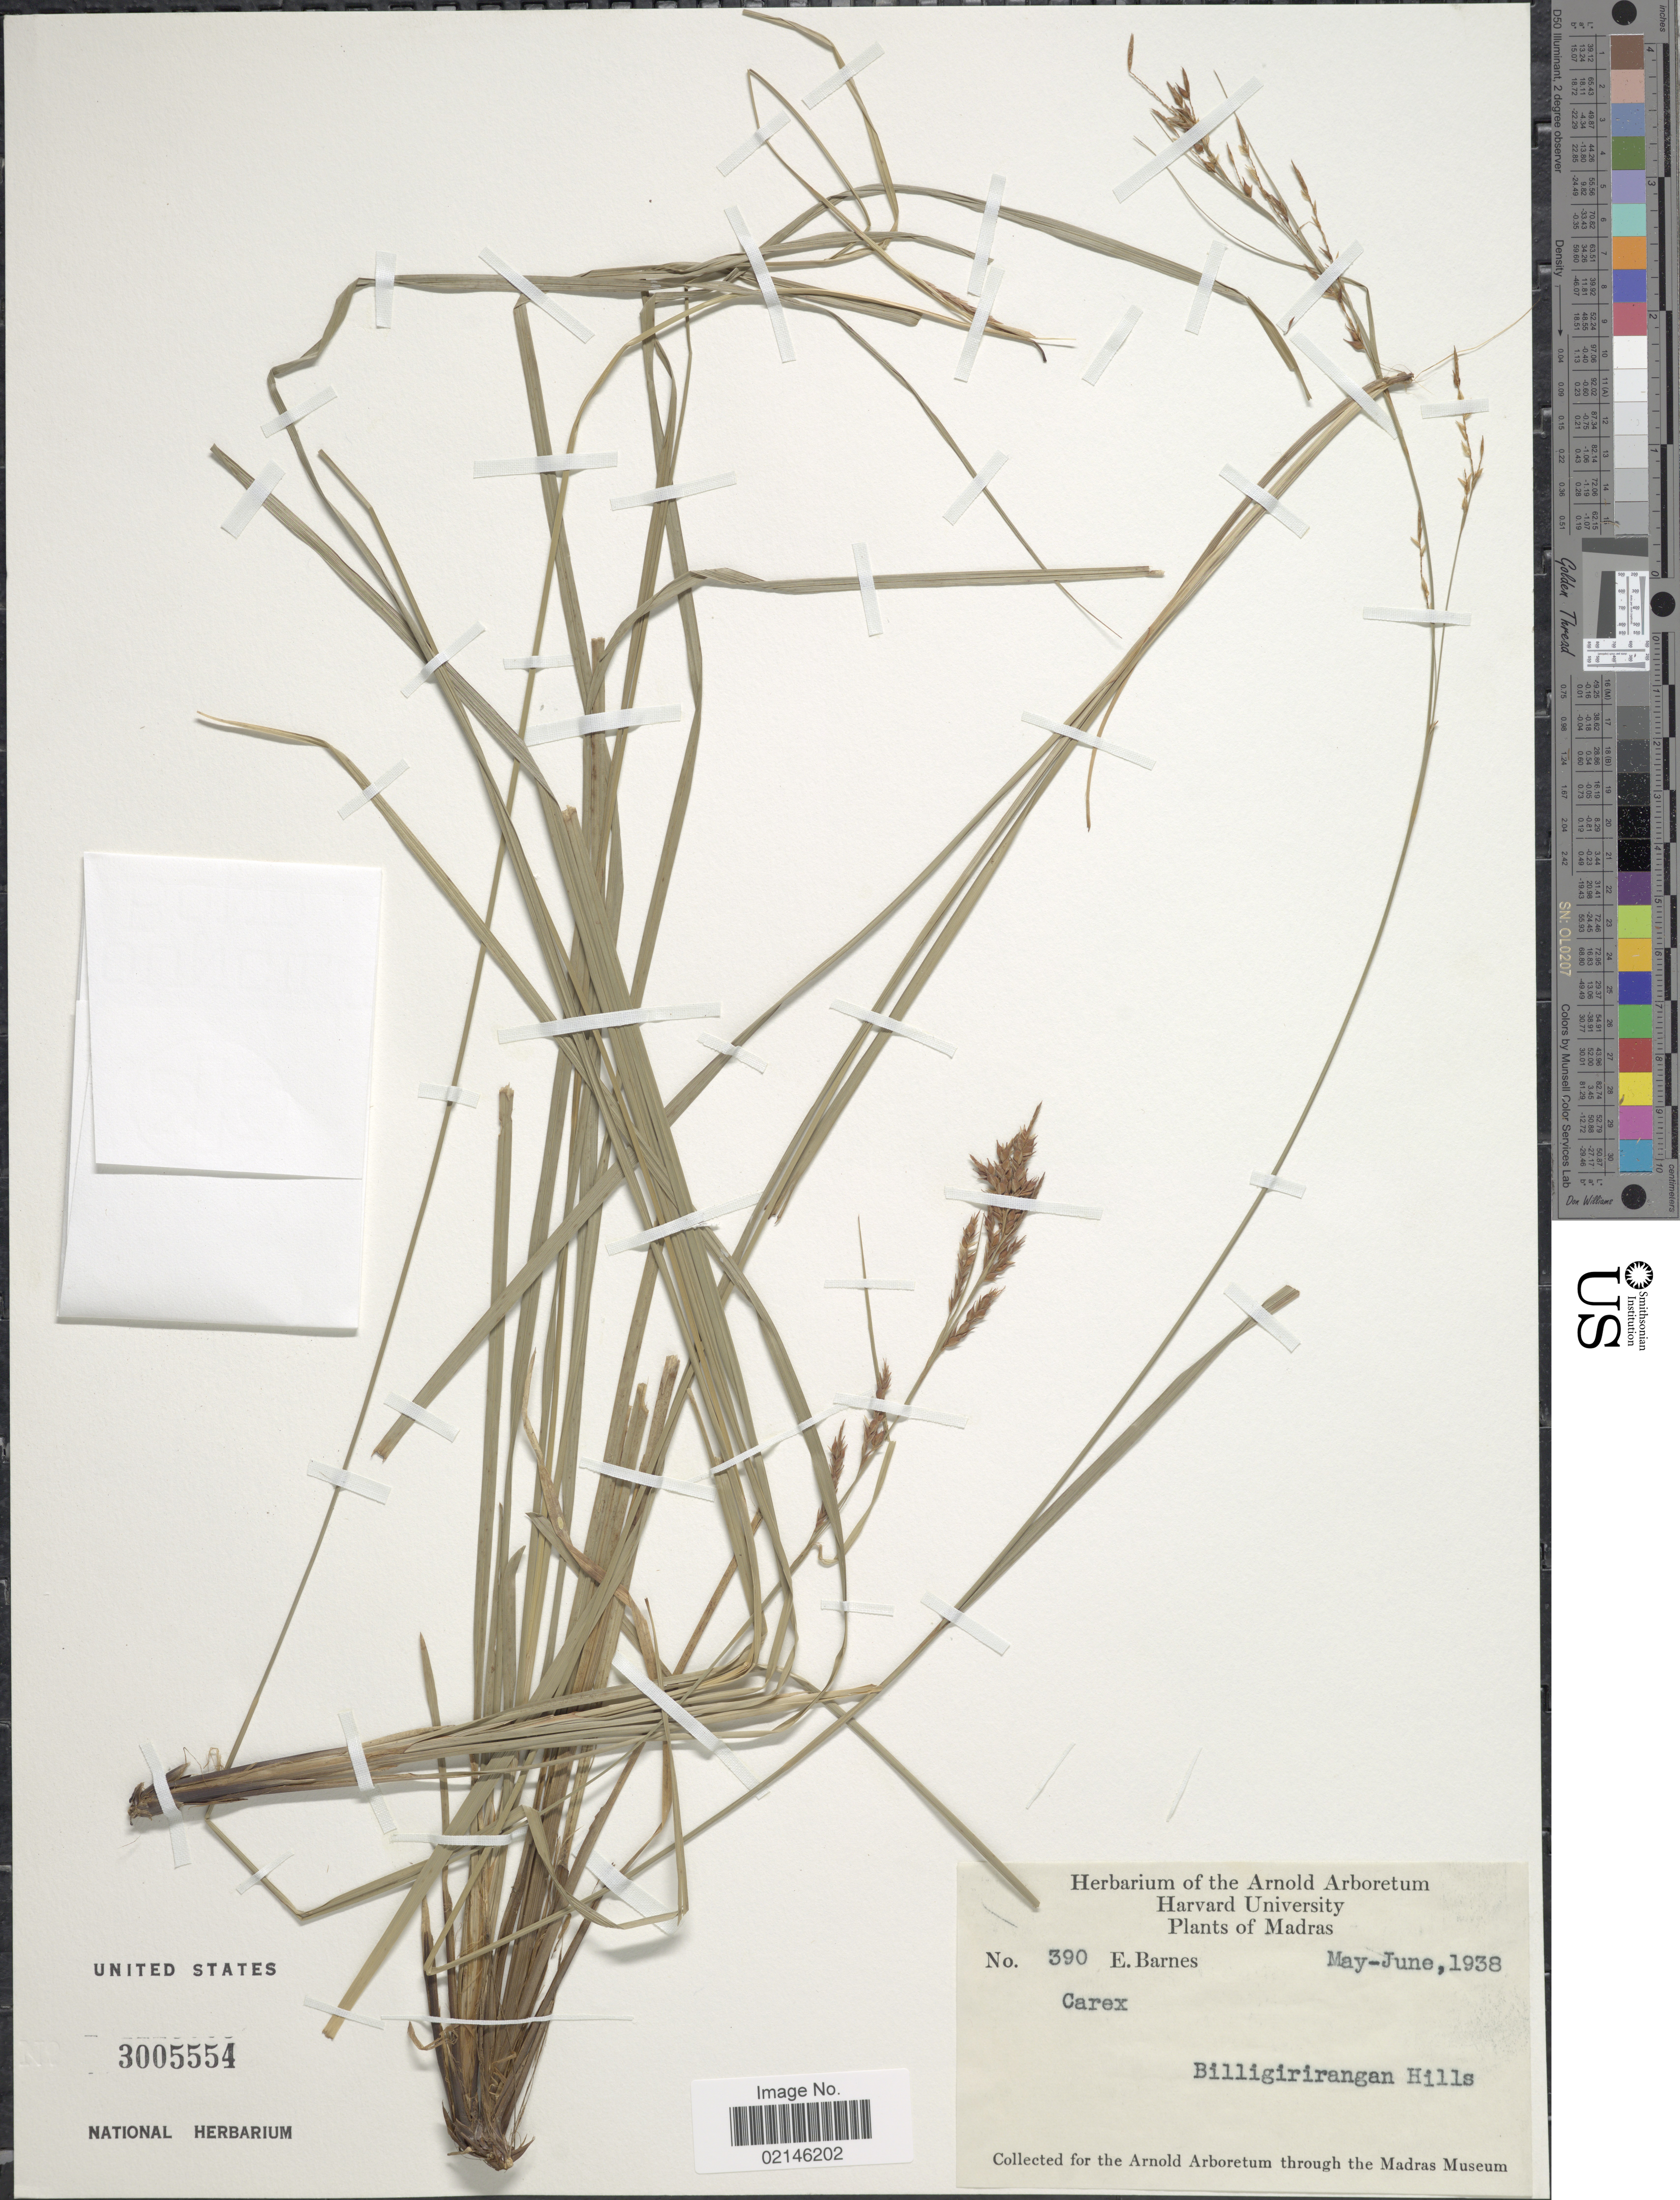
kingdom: Plantae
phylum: Tracheophyta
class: Liliopsida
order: Poales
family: Cyperaceae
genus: Carex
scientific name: Carex sp.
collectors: E. Barnes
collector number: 390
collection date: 1938-05/1938-06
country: India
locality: Madras. Billigirirangan Hills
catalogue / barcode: US 3005554